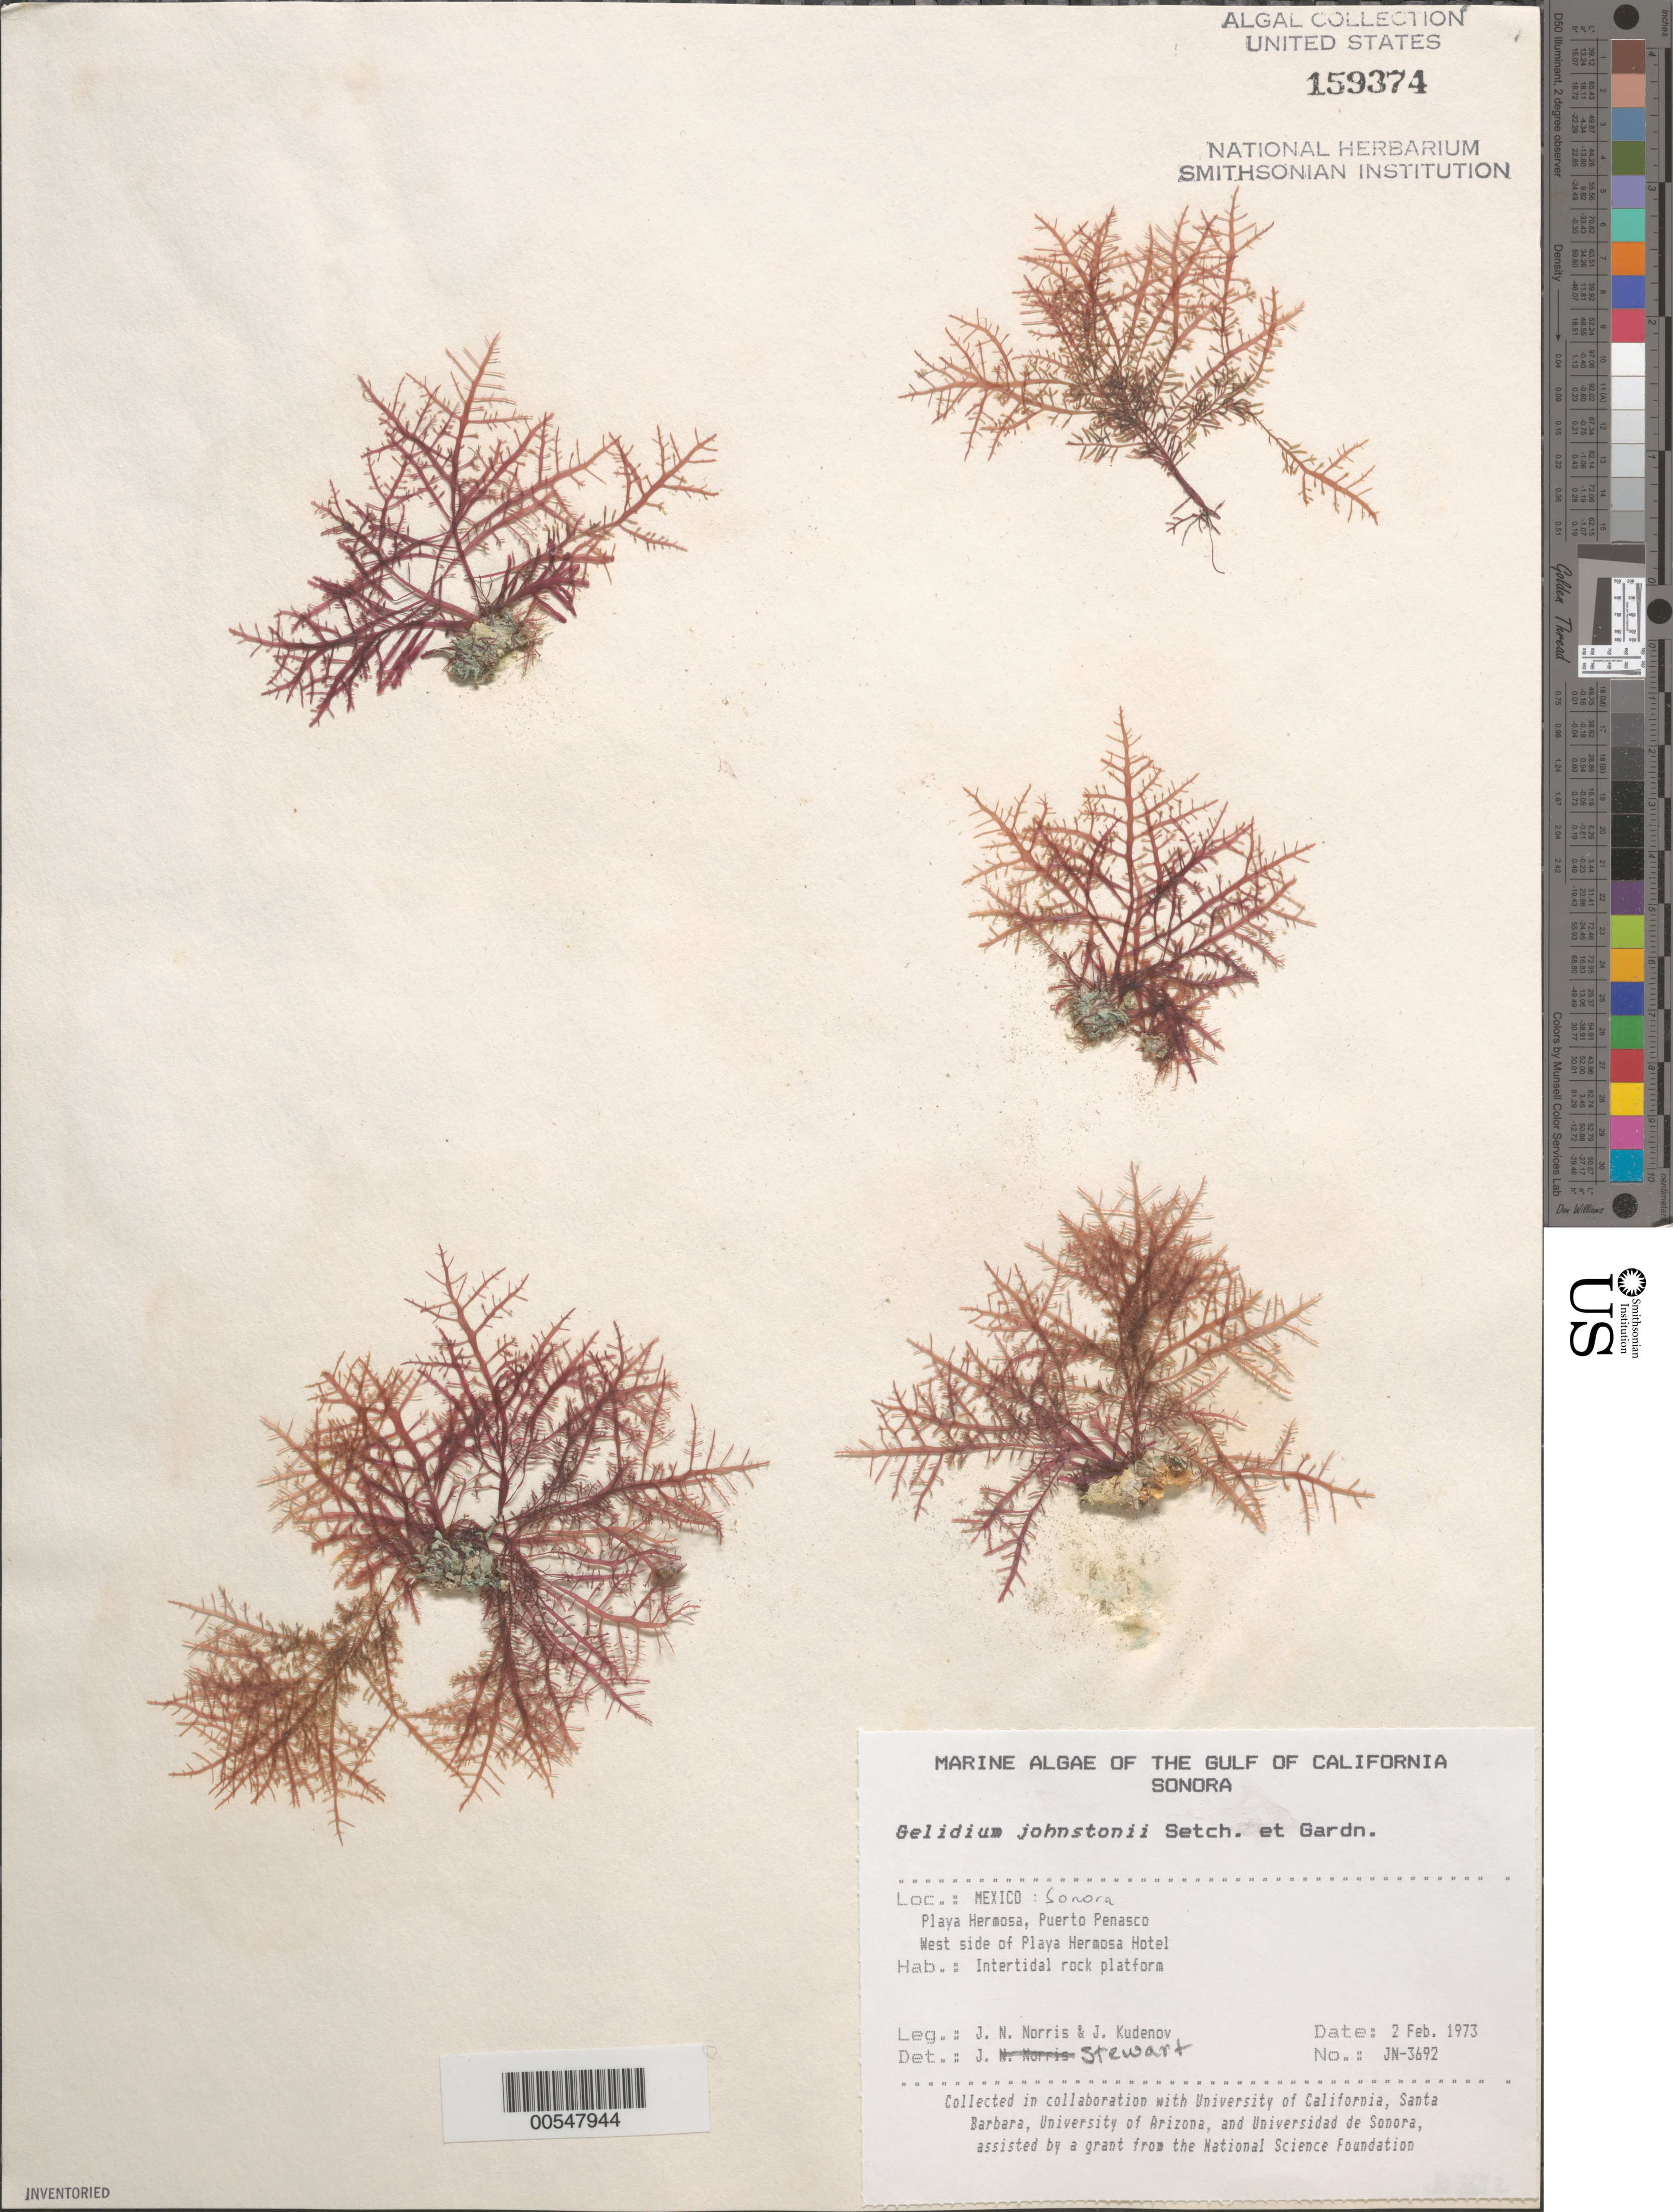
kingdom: Plantae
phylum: Rhodophyta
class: Florideophyceae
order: Gelidiales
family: Gelidiaceae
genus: Gelidium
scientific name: Gelidium johnstonii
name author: Setchell & N.L. Gardner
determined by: Stewart, J.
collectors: J. N. Norris & J. Kudenov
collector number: JN-3692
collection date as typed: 02 Feb 1973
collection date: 1973-02-02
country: Mexico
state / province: Sonora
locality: Playa Hermosa, Puerto Penasco, Playa Hermosa Hotel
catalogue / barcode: US 159374